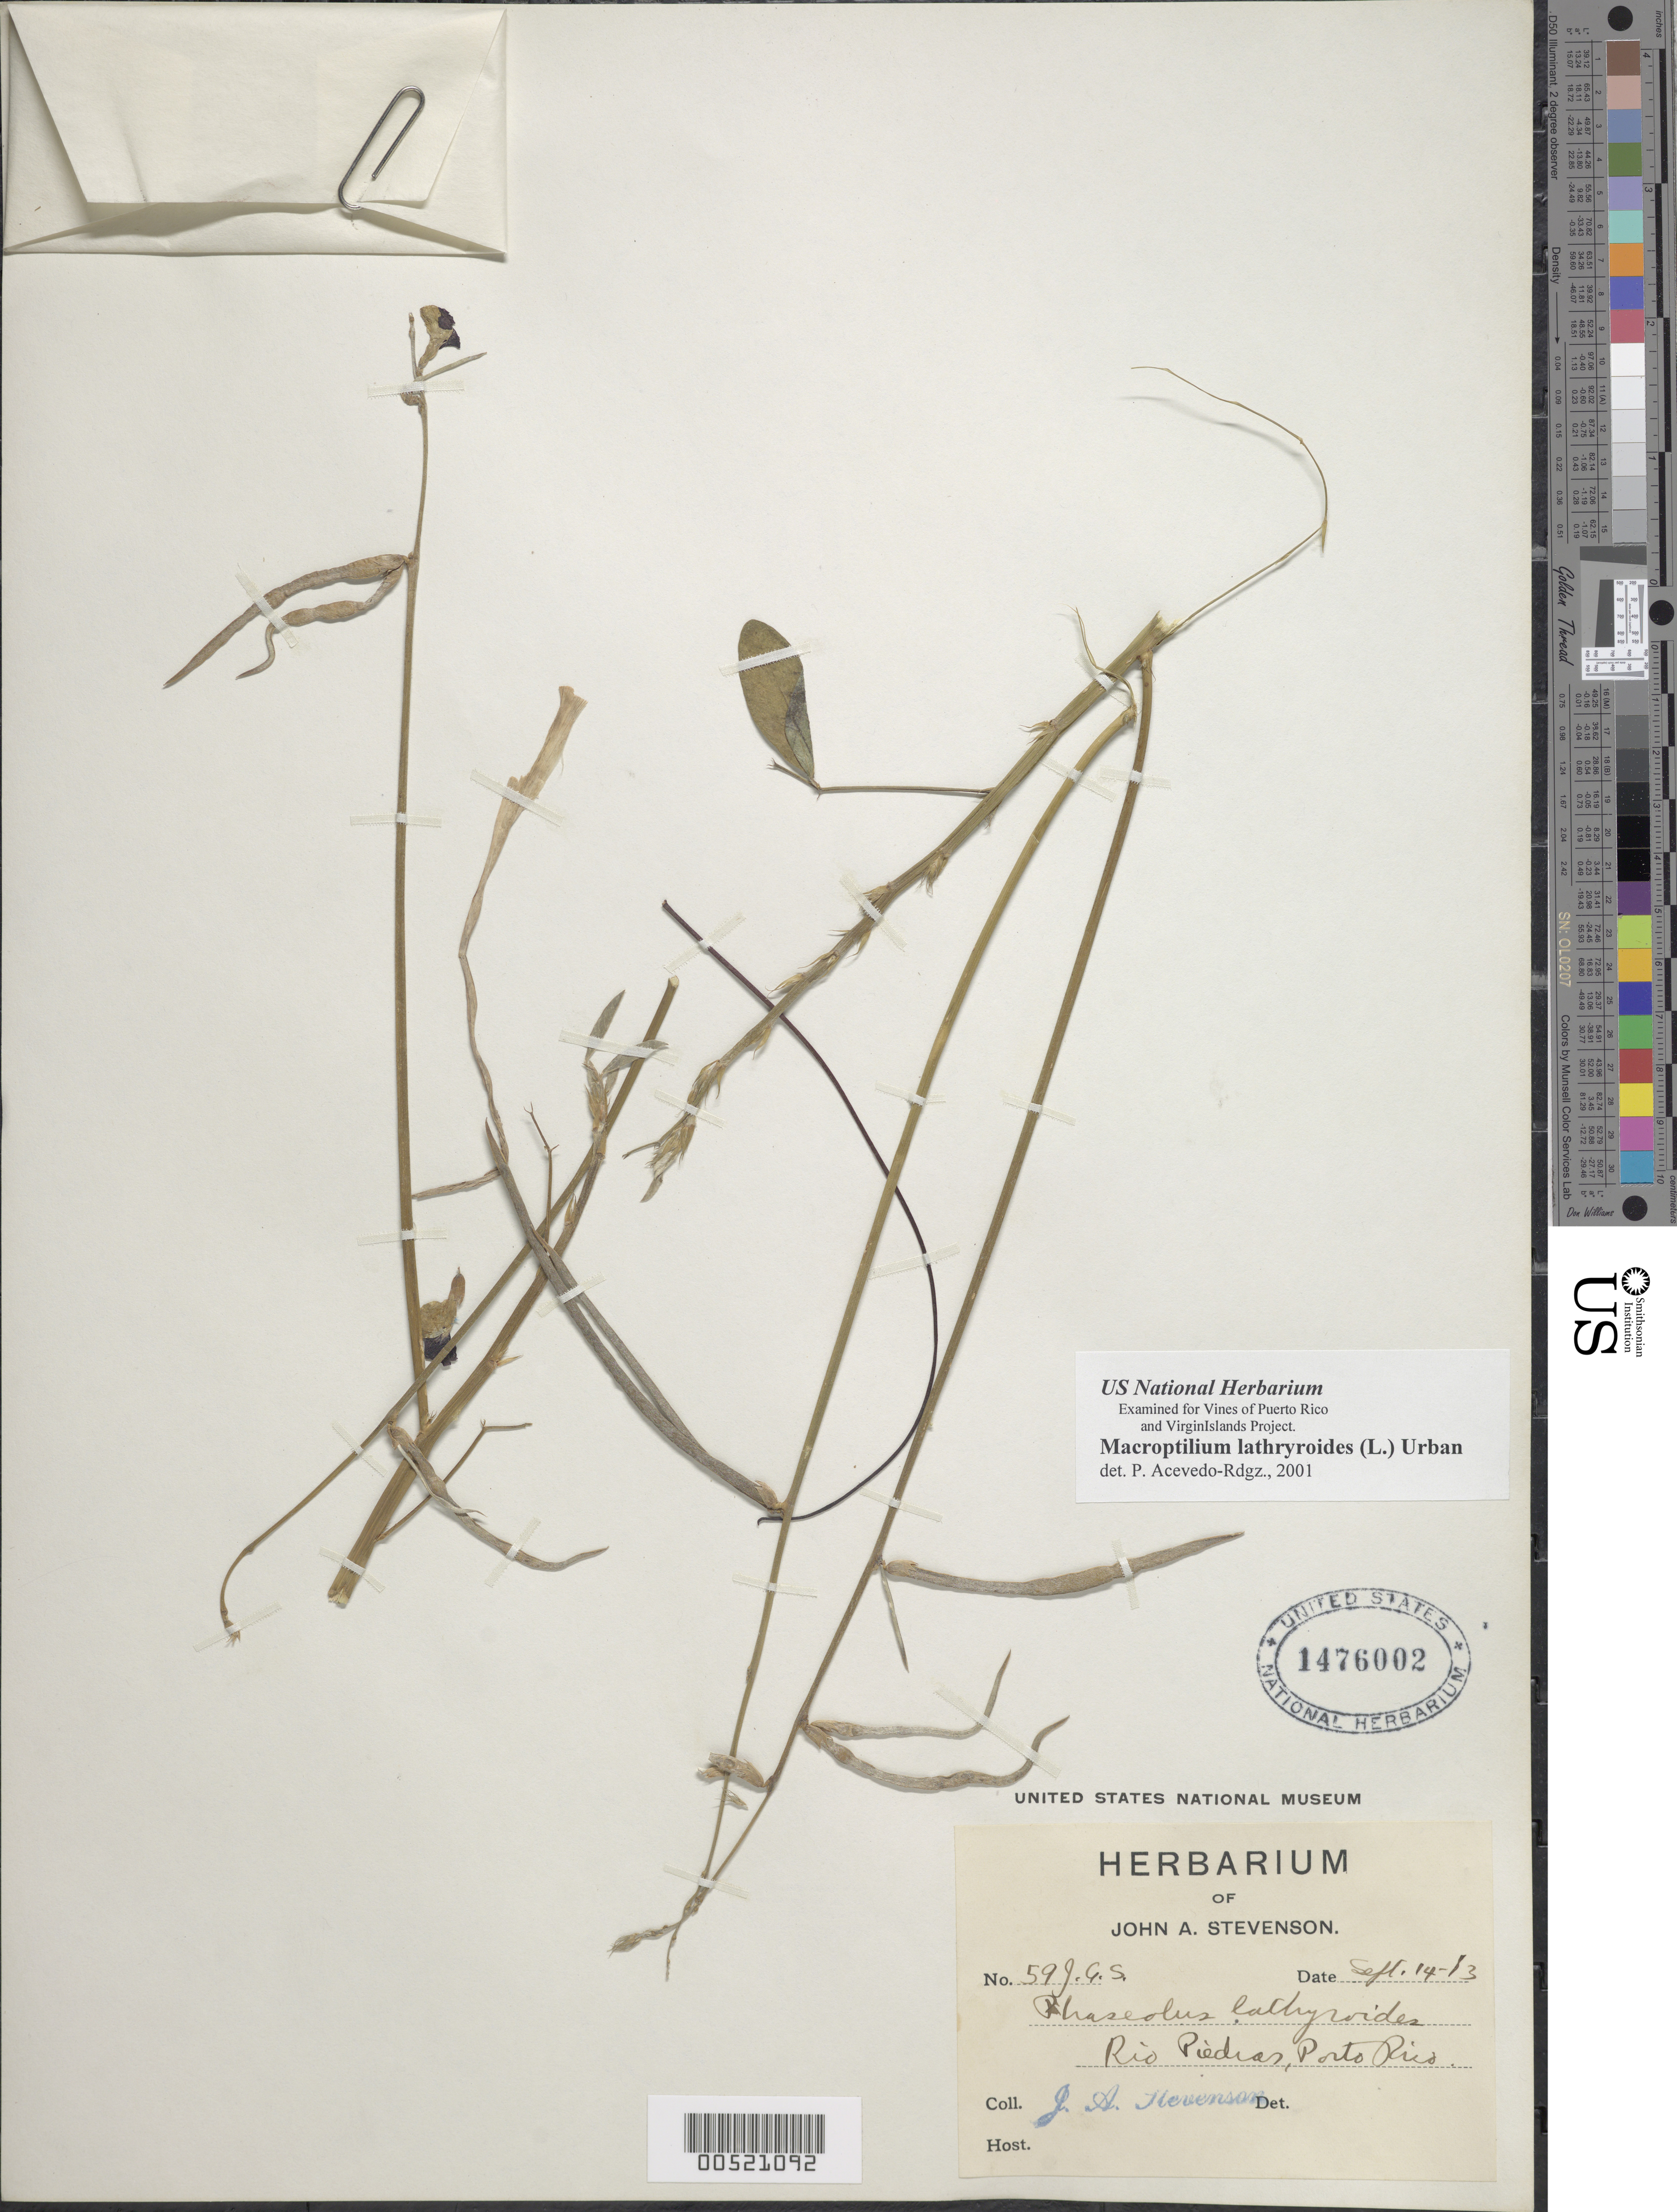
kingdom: Plantae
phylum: Tracheophyta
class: Magnoliopsida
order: Fabales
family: Fabaceae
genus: Macroptilium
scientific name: Macroptilium lathyroides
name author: (L.) Urb.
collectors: J. Stevenson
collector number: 59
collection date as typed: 14 Sep 1913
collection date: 1913-09-14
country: Puerto Rico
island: Greater Antilles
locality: Rio Piedras.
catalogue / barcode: US 1476002